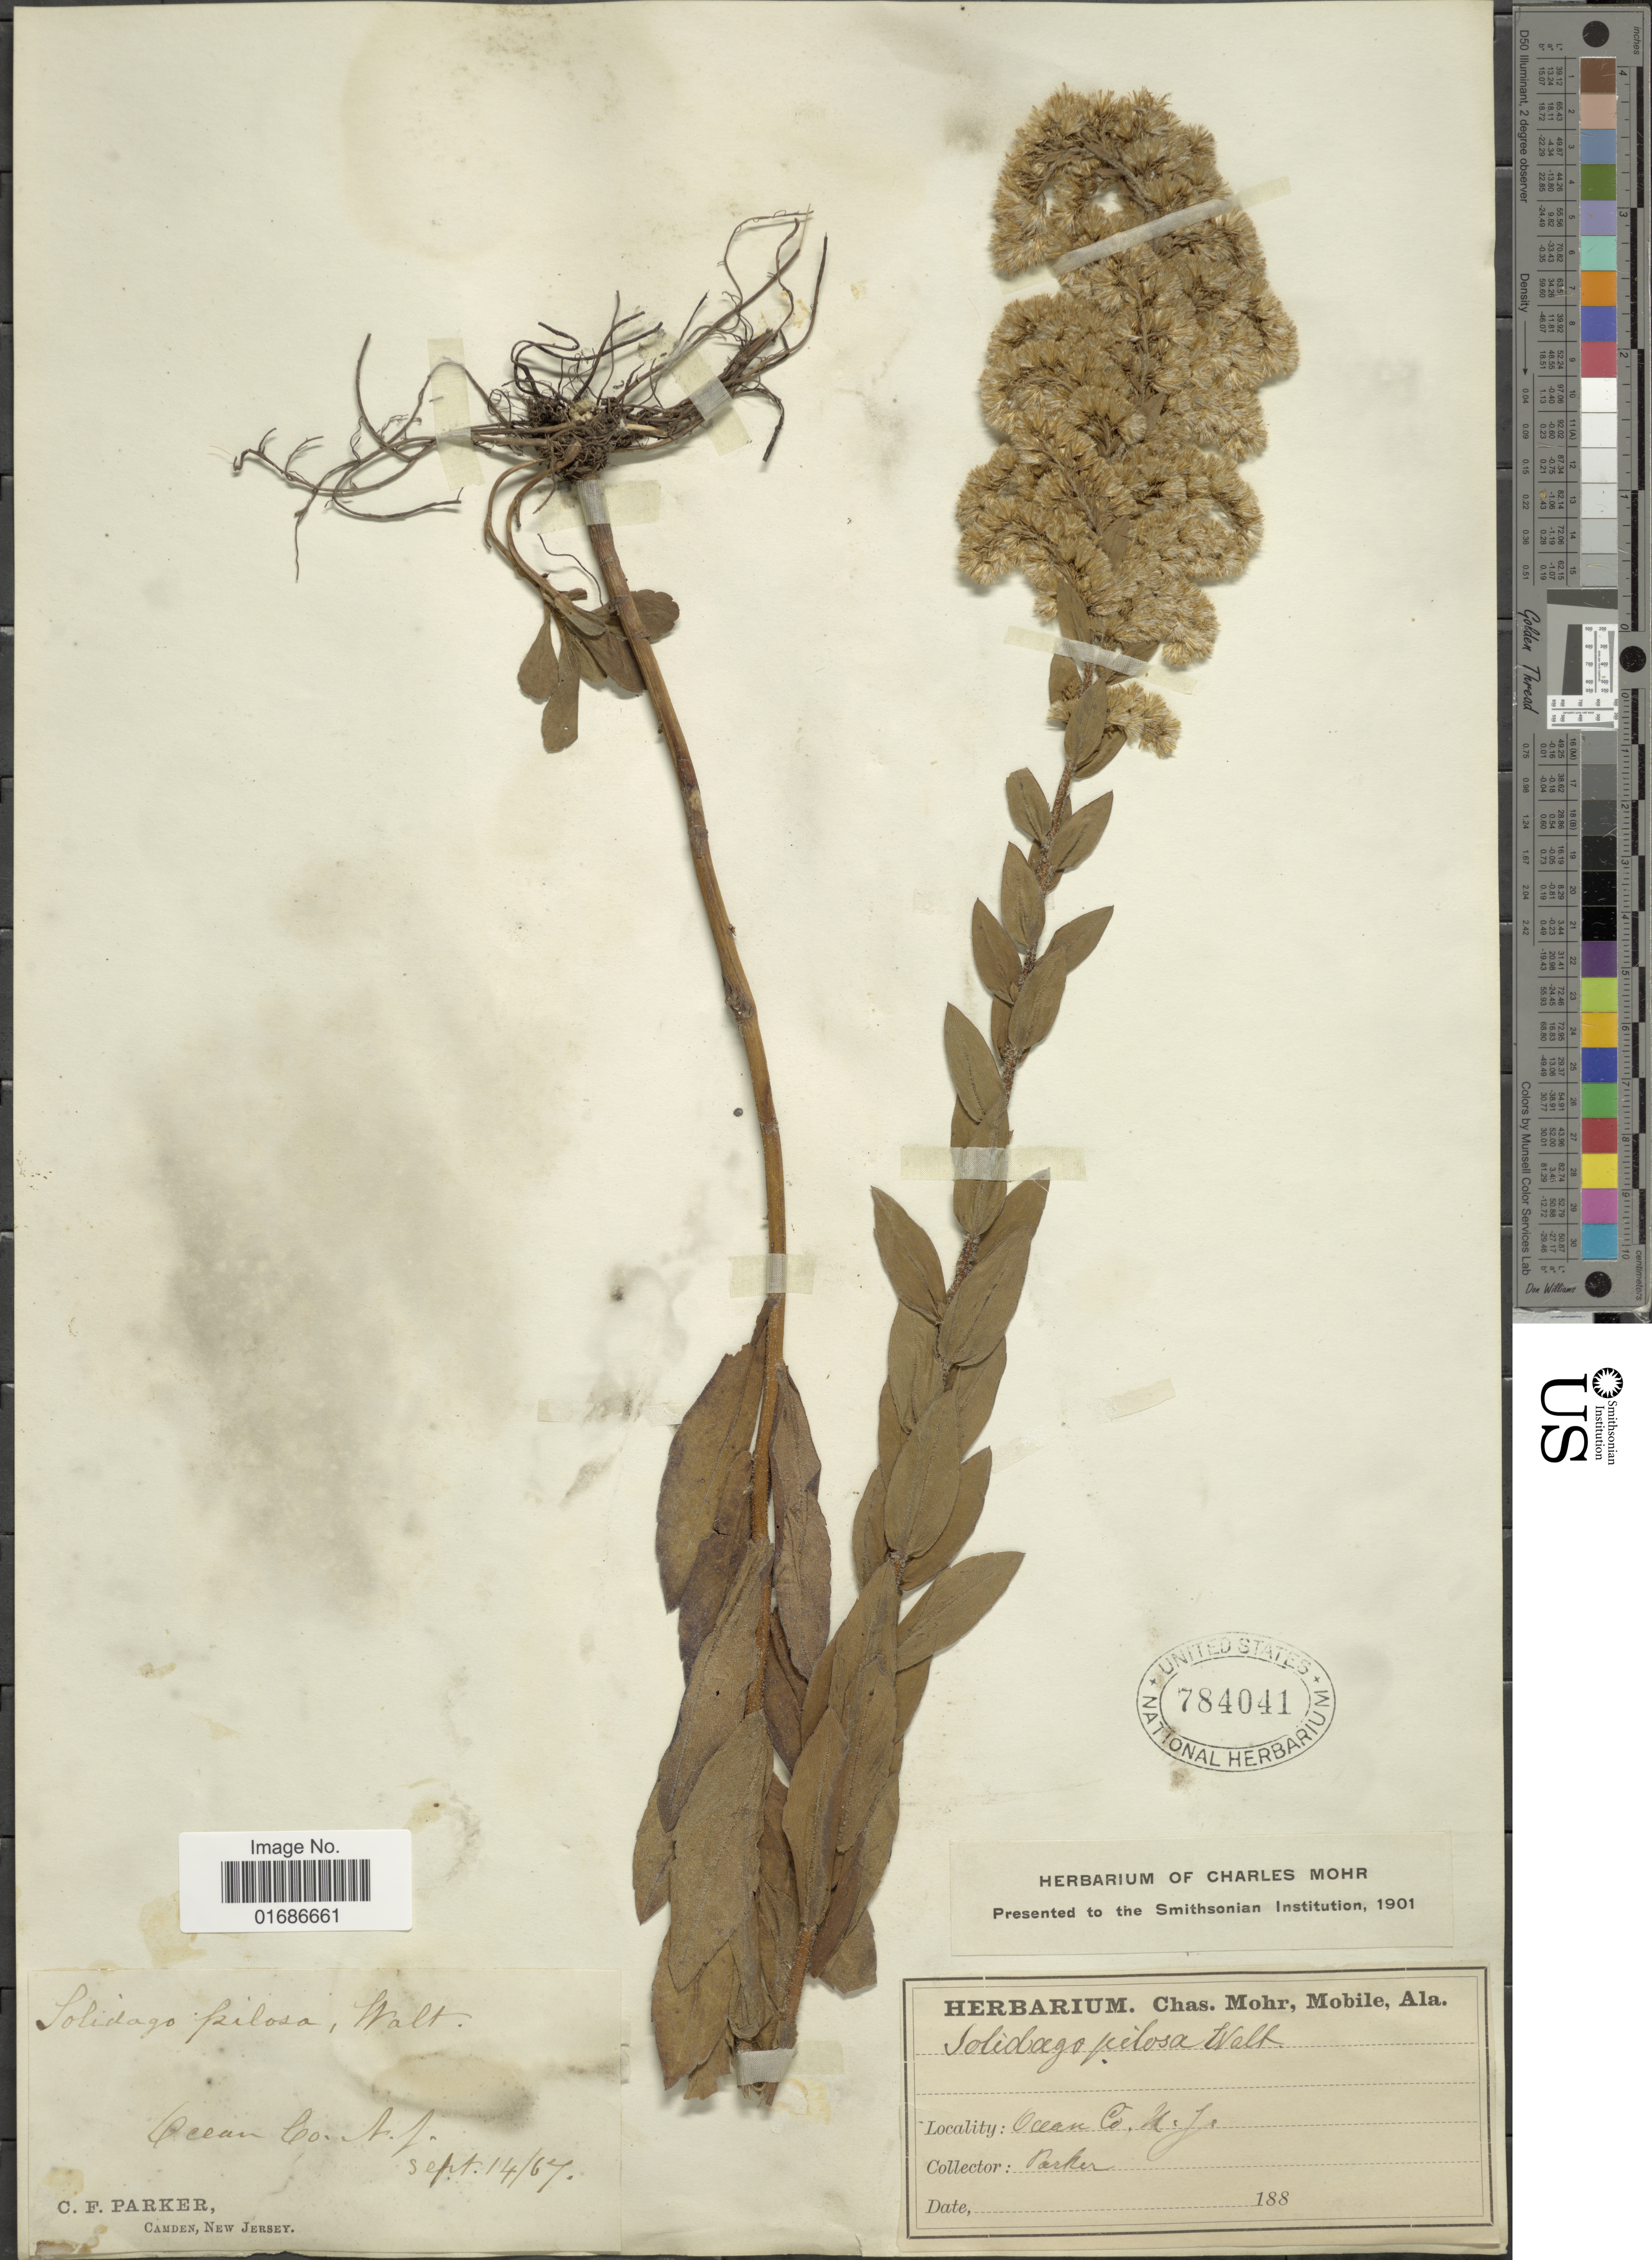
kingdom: Plantae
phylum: Tracheophyta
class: Magnoliopsida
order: Asterales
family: Asteraceae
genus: Solidago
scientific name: Solidago fistulosa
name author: Mill.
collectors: C. F. Parker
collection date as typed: Transcribed d/m/y: 14/9/67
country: United States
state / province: New Jersey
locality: Camden, Ocean C.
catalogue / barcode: US 784041